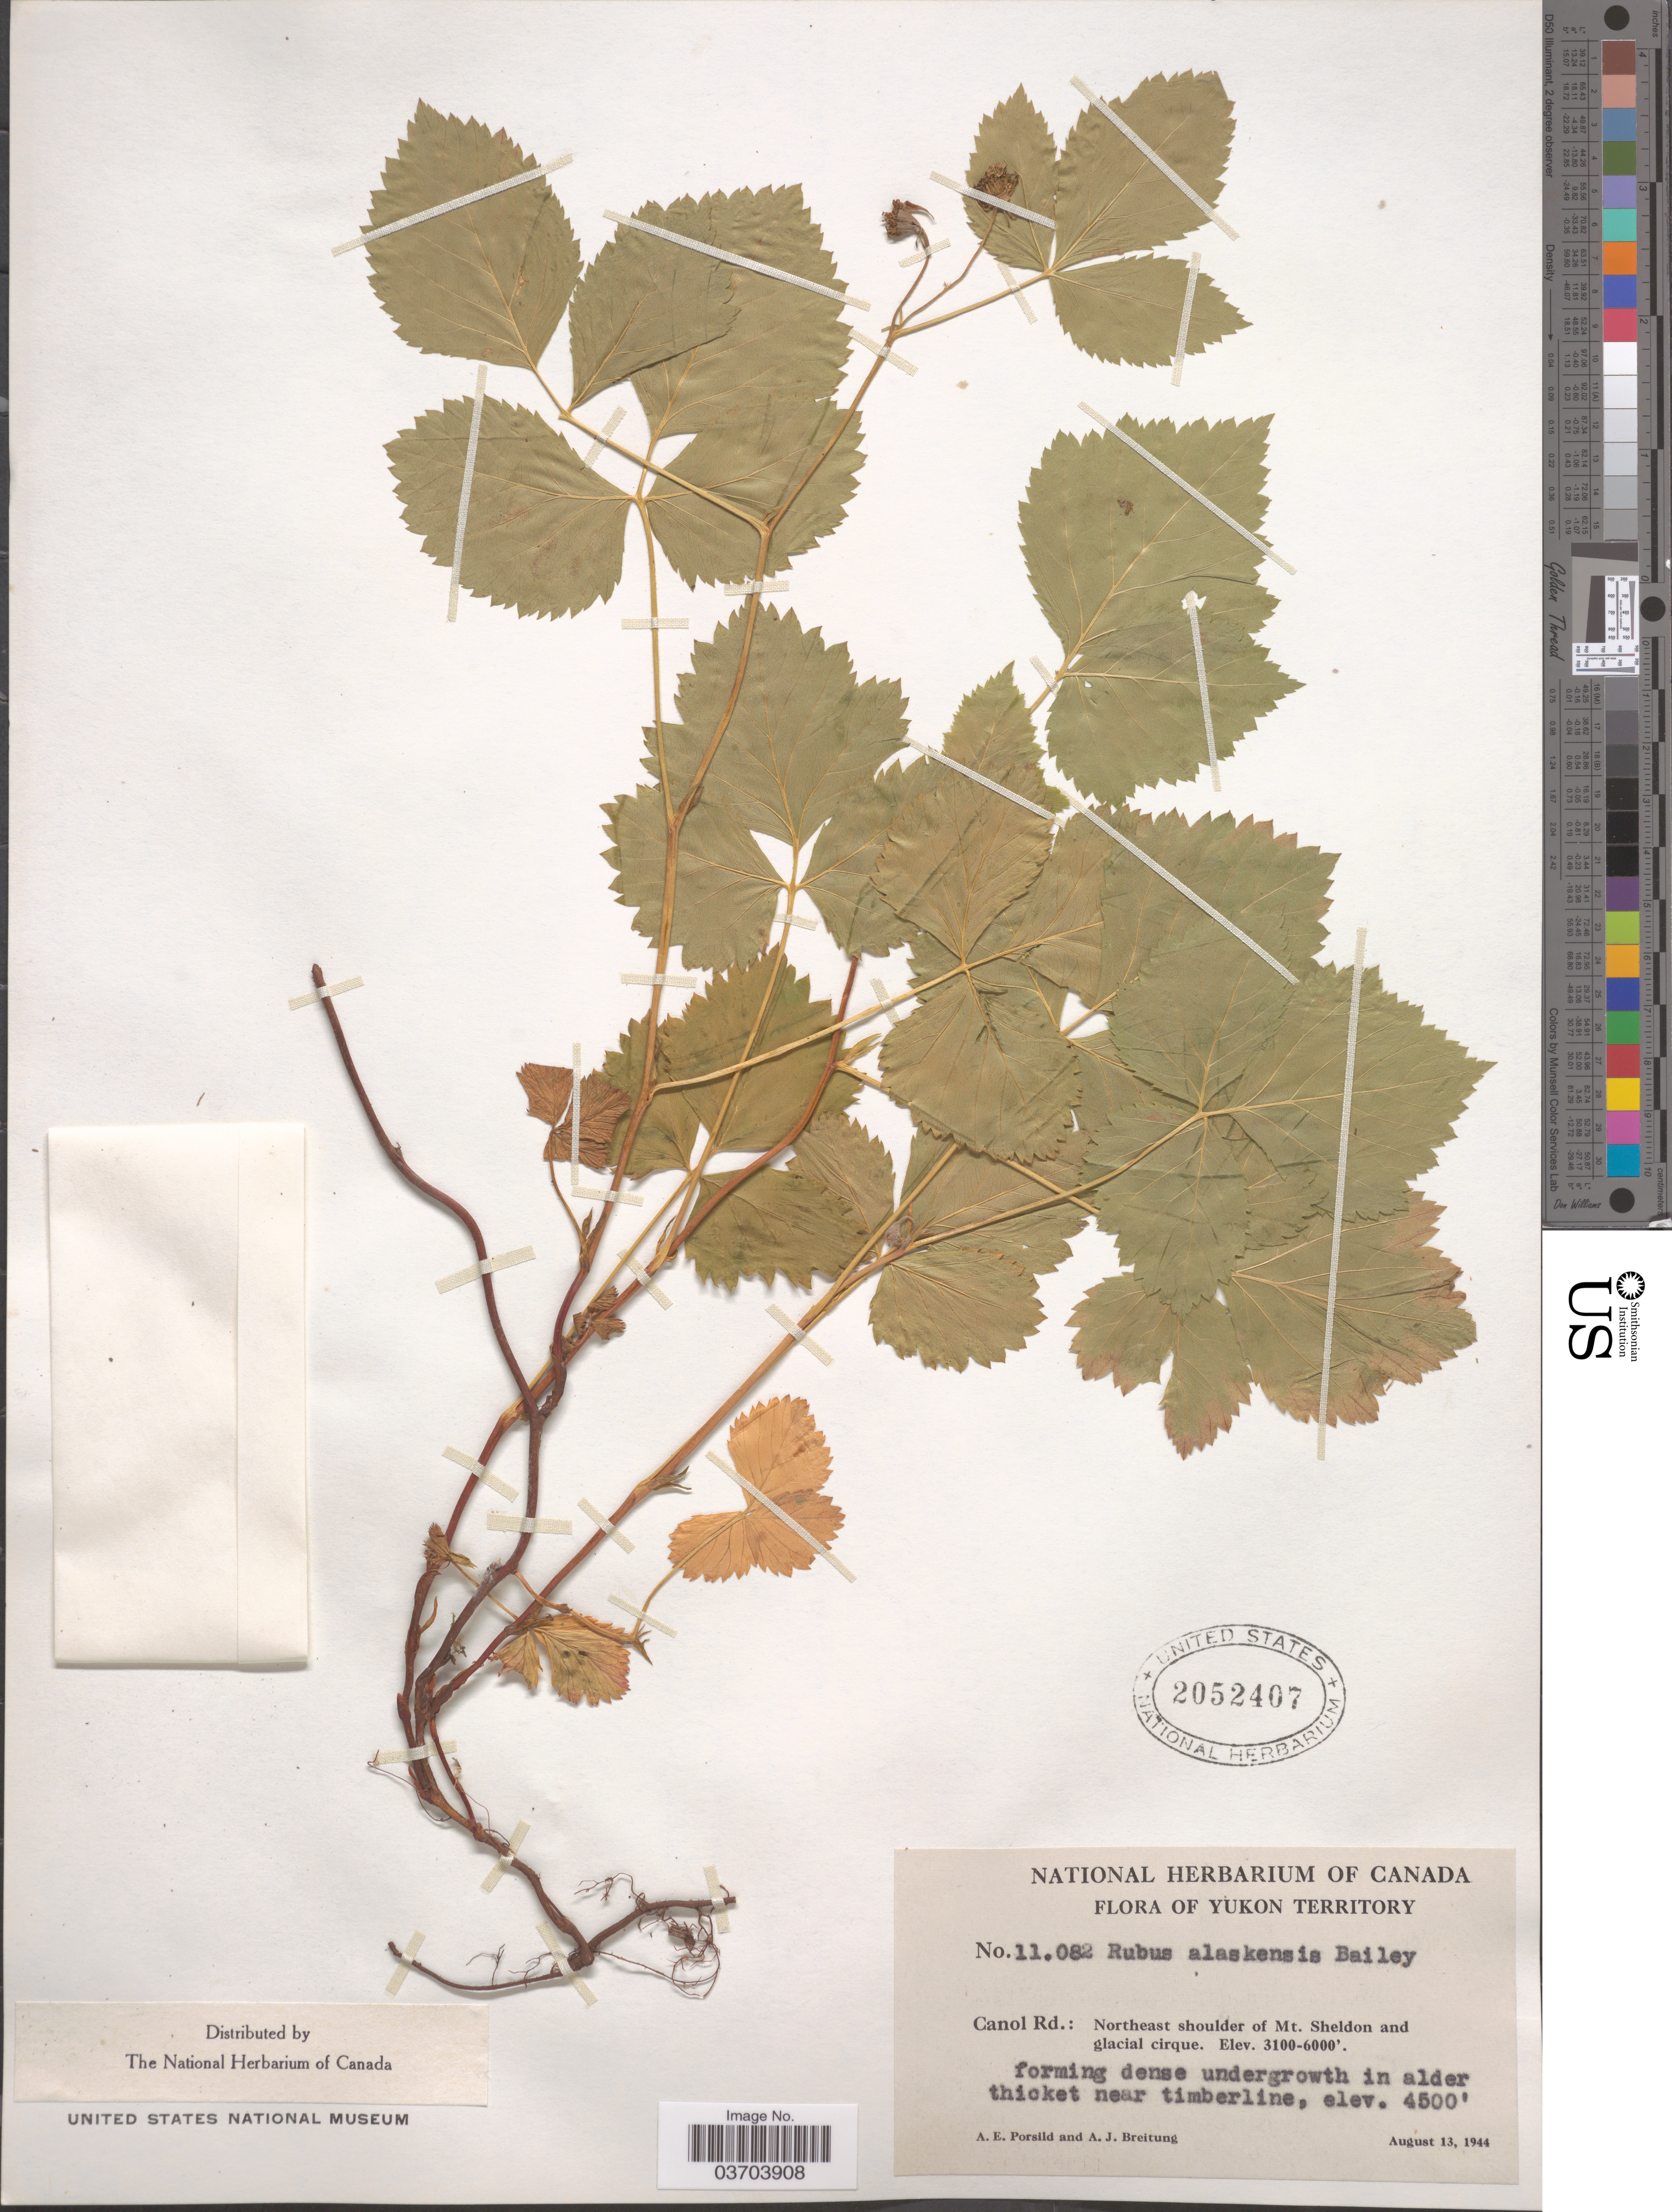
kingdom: Plantae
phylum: Tracheophyta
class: Magnoliopsida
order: Rosales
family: Rosaceae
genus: Rubus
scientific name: Rubus alaskensis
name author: L.H. Bailey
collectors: A. E. Porsild & A. Breitung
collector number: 11082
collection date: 1944-08-13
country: Canada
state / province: Yukon Territory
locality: Canol Rd.: Northeast shoulder of Mt. Sheldon and glacial cirque. Near timberline.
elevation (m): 1372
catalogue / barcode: US 2052407